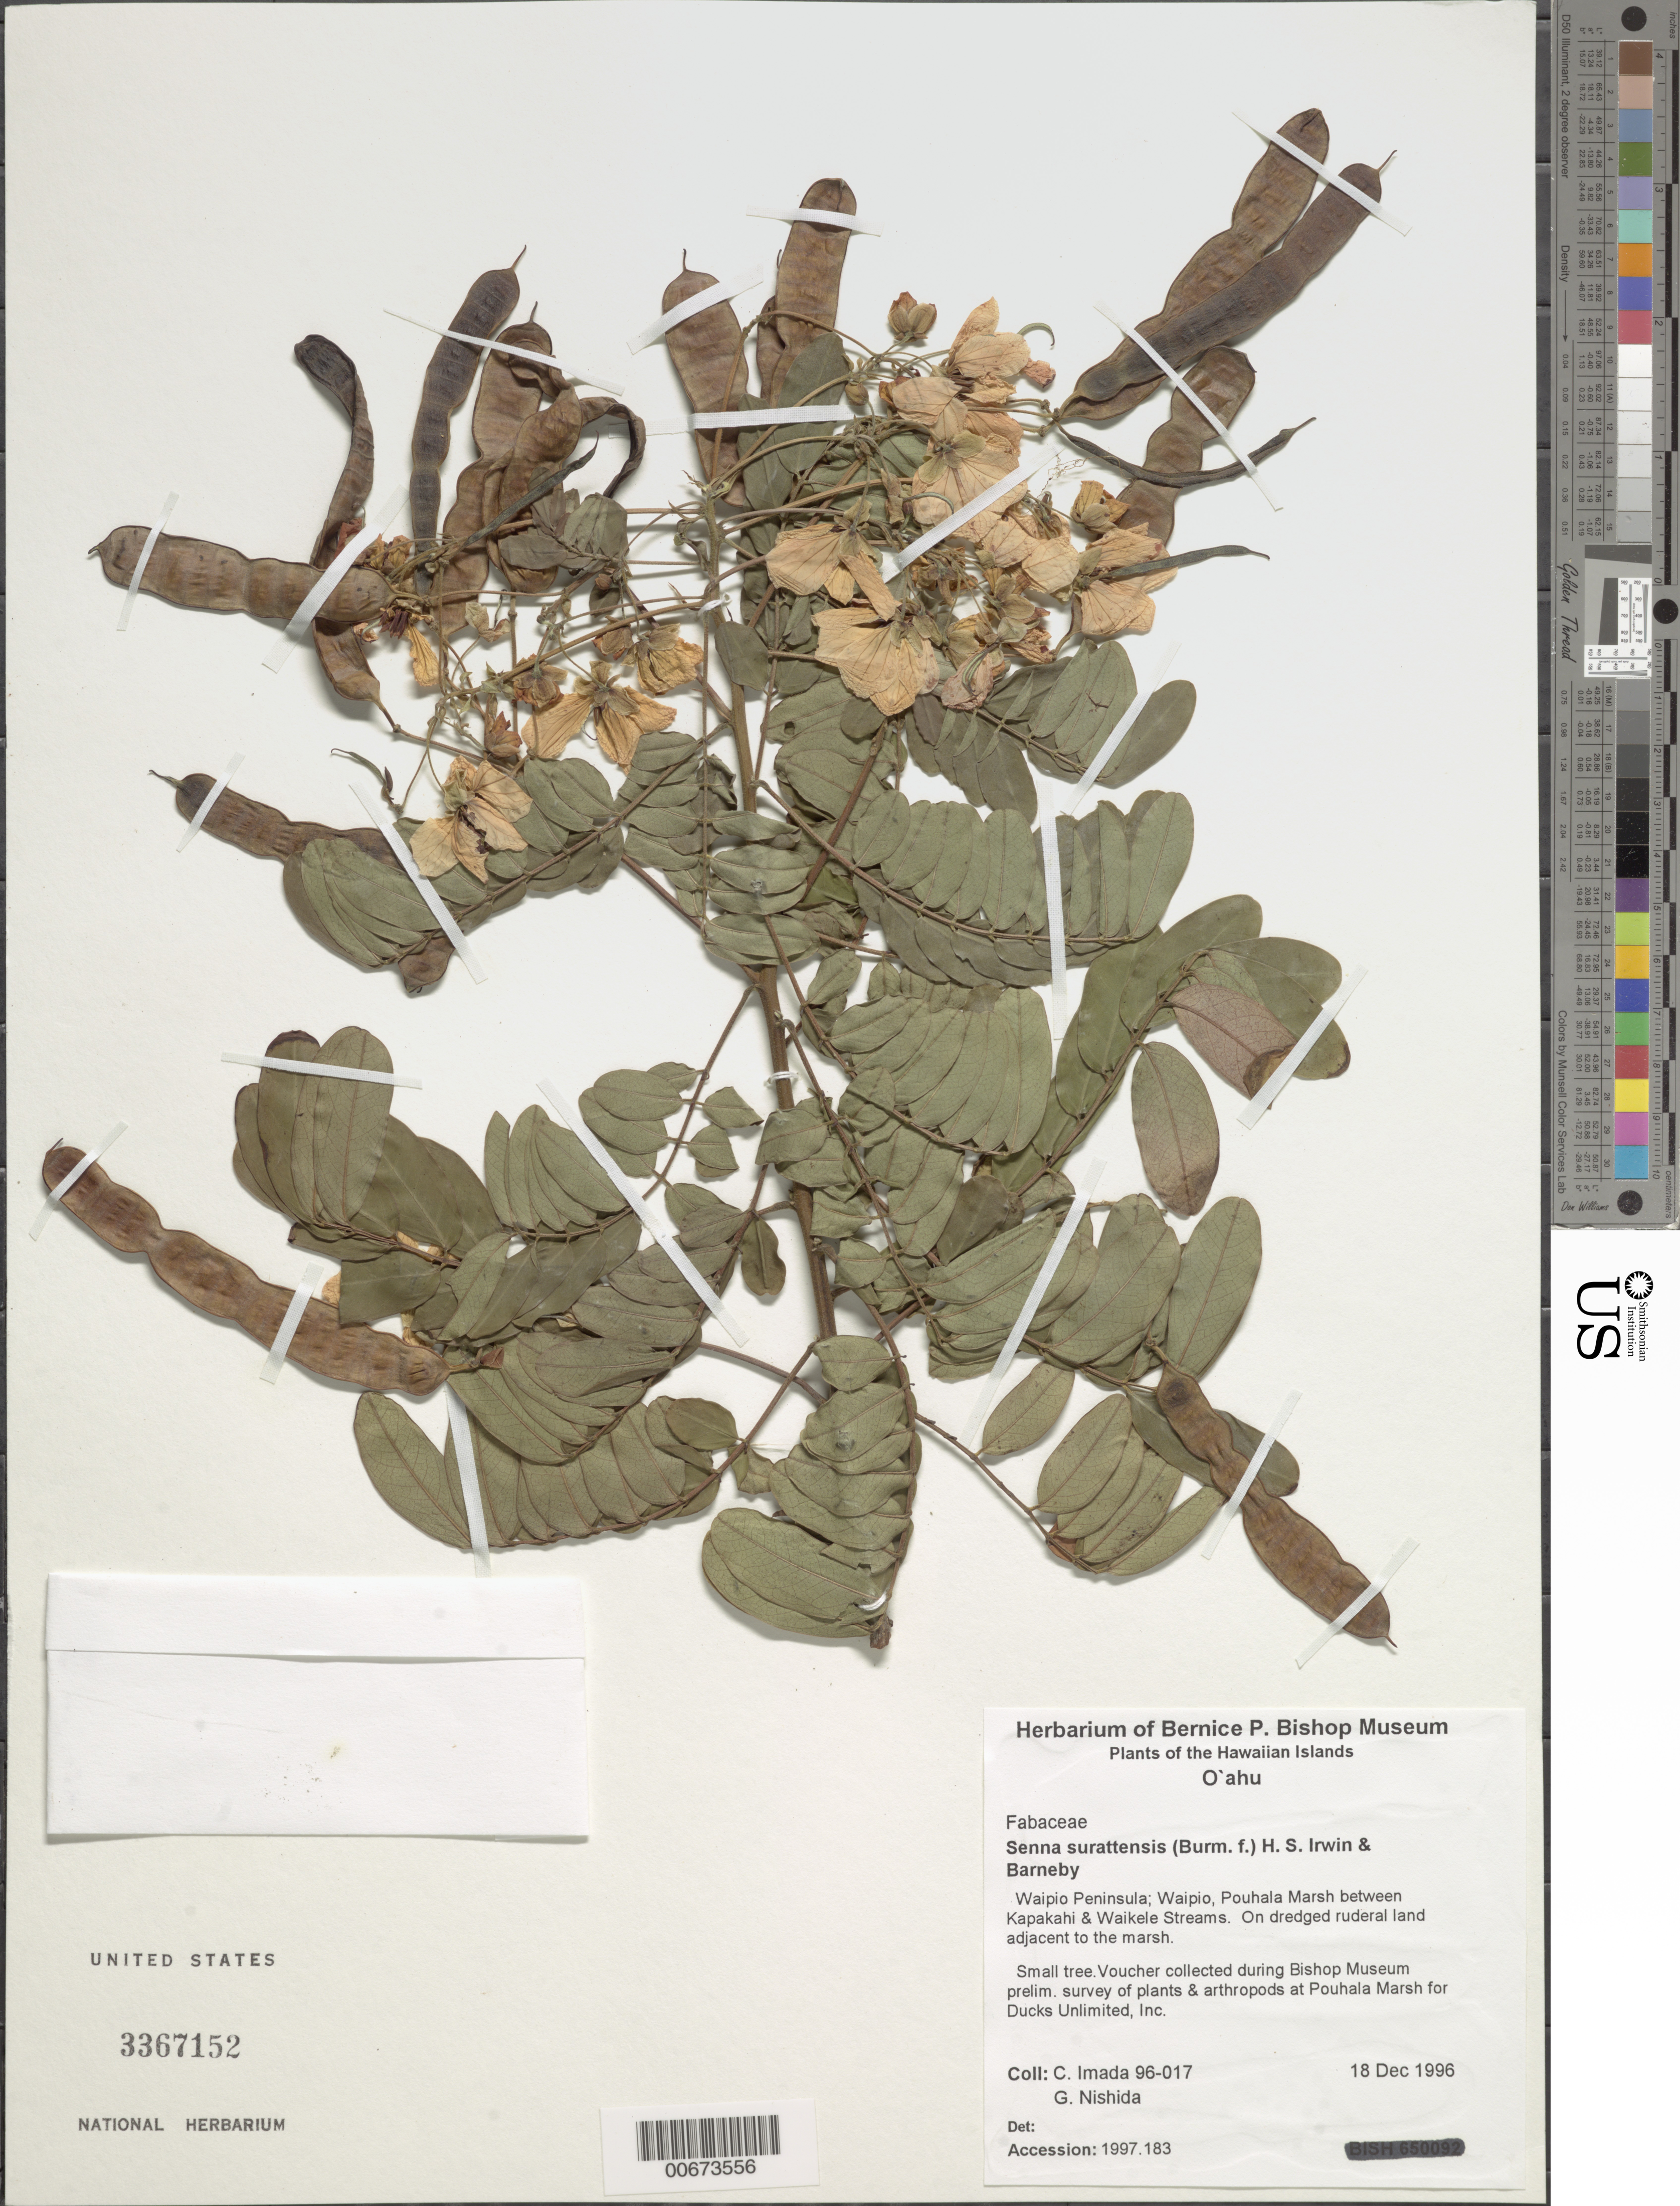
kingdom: Plantae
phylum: Tracheophyta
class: Magnoliopsida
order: Fabales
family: Fabaceae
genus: Senna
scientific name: Senna surattensis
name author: (Burm. f.) H.S. Irwin & Barneby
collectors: C. Imada & G. Nishida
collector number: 96-017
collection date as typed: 18 Dec 1996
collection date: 1996-12-18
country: United States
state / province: Hawaii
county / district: Honolulu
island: Oahu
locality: Waipo Peninsula, Waipio, Pouhala Marsh between Kapakahi and Waikele Streams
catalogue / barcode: US 3367152